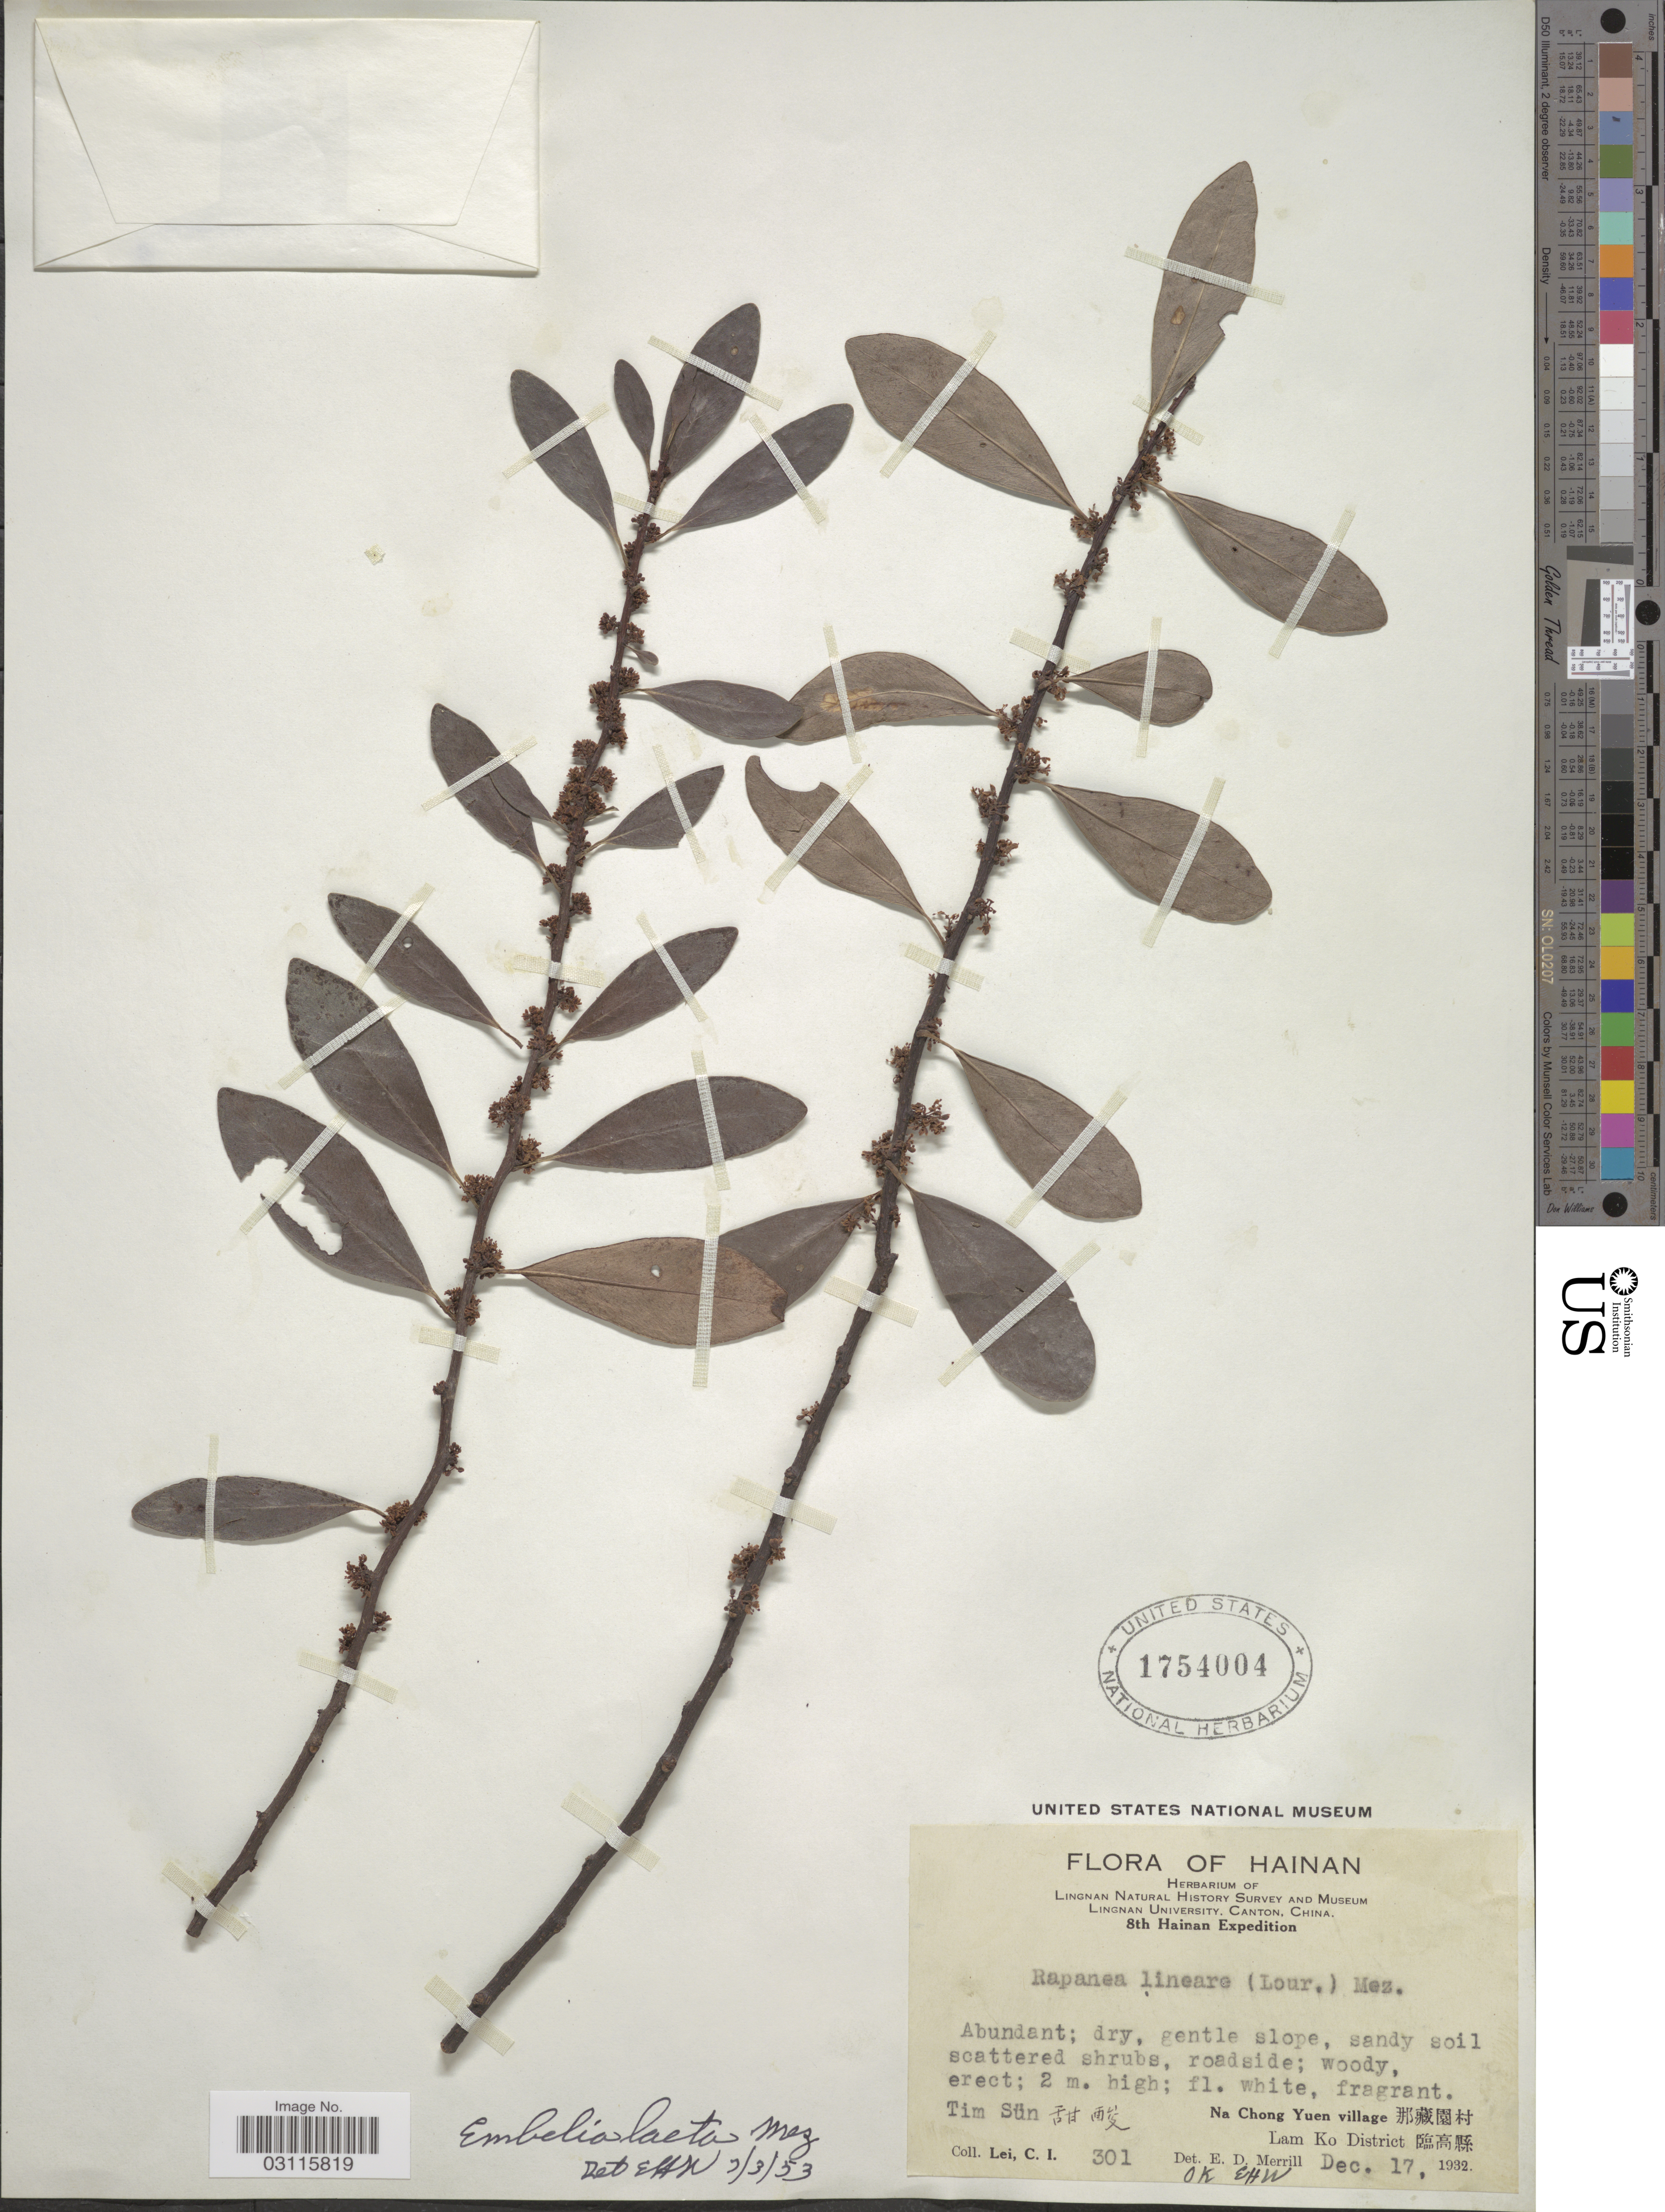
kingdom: Plantae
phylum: Tracheophyta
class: Magnoliopsida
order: Ericales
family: Primulaceae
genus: Embelia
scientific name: Embelia laeta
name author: (L.) Mez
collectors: C. I. Lei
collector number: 301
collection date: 1932-12-17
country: China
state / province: Hainan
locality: Na Chong Yuen village. Tim Sün. Lam Ko District.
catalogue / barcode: US 1754004